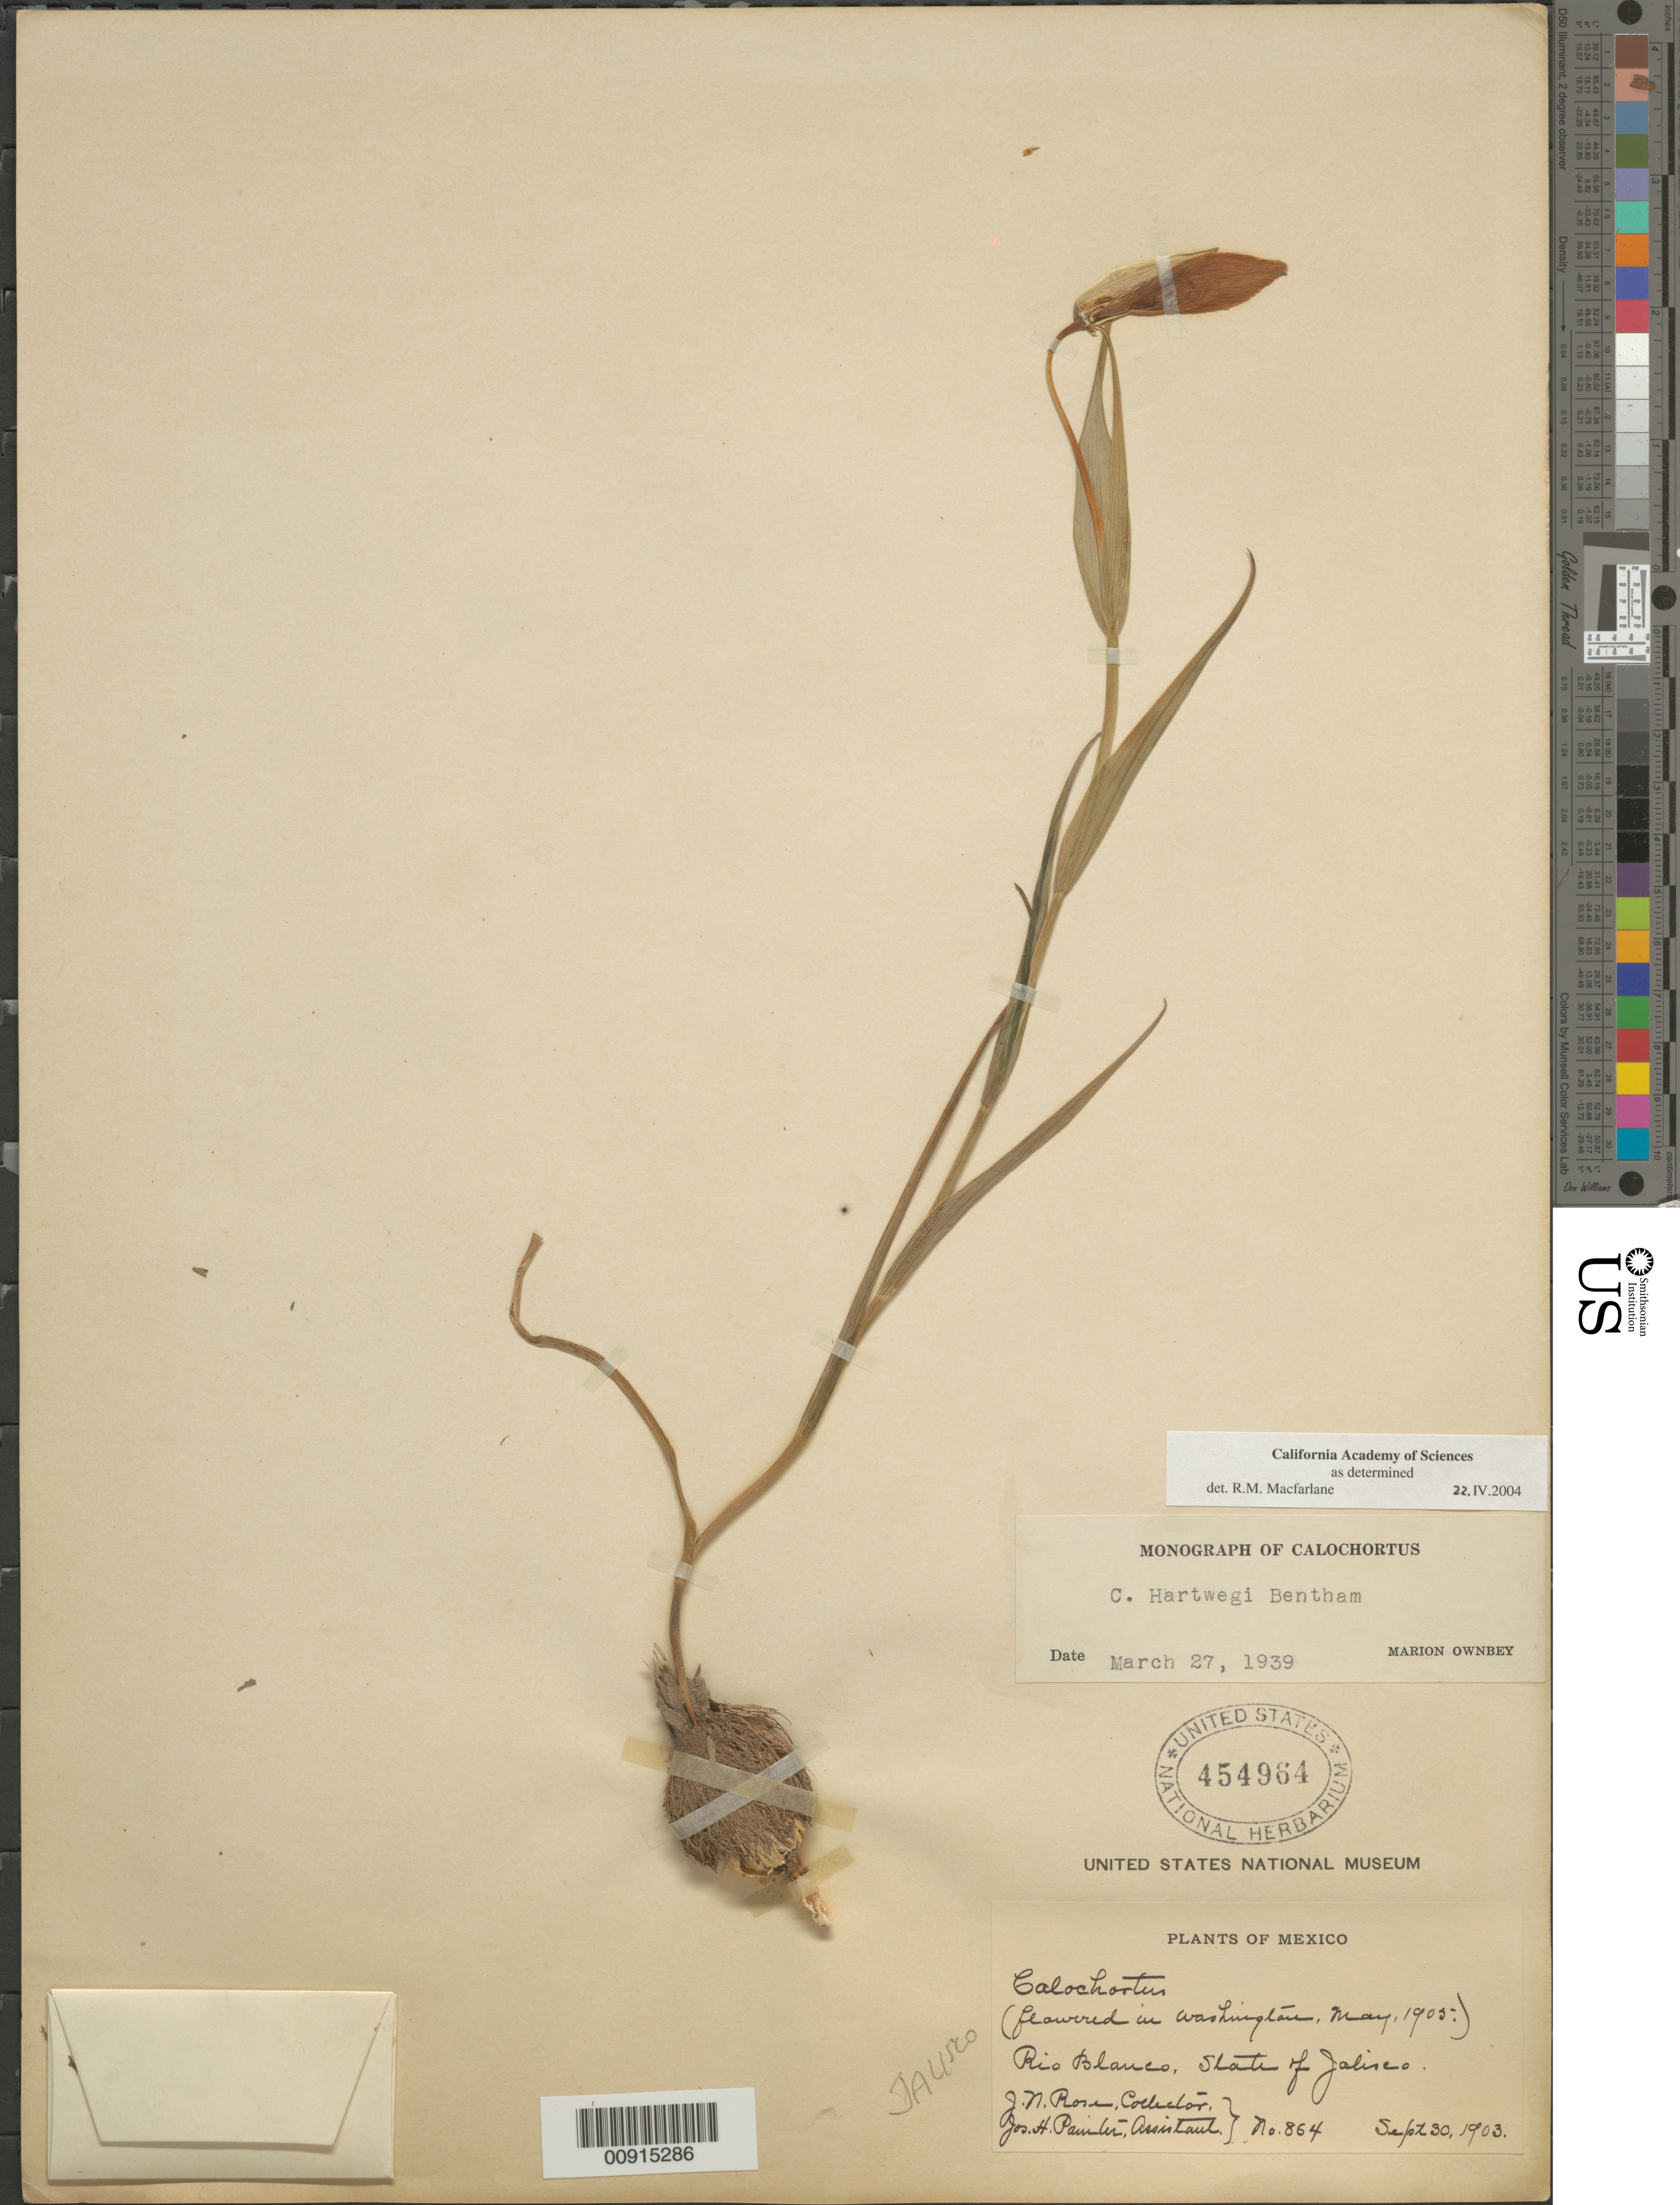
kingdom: Plantae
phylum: Tracheophyta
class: Liliopsida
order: Liliales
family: Liliaceae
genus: Calochortus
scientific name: Calochortus hartwegii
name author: Benth.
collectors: J. N. Rose & J. H. Painter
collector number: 864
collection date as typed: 30 Sep 1903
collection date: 1903-09-30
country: Mexico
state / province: Jalisco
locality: Río Blanco, State of Jalisco.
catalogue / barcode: US 454964